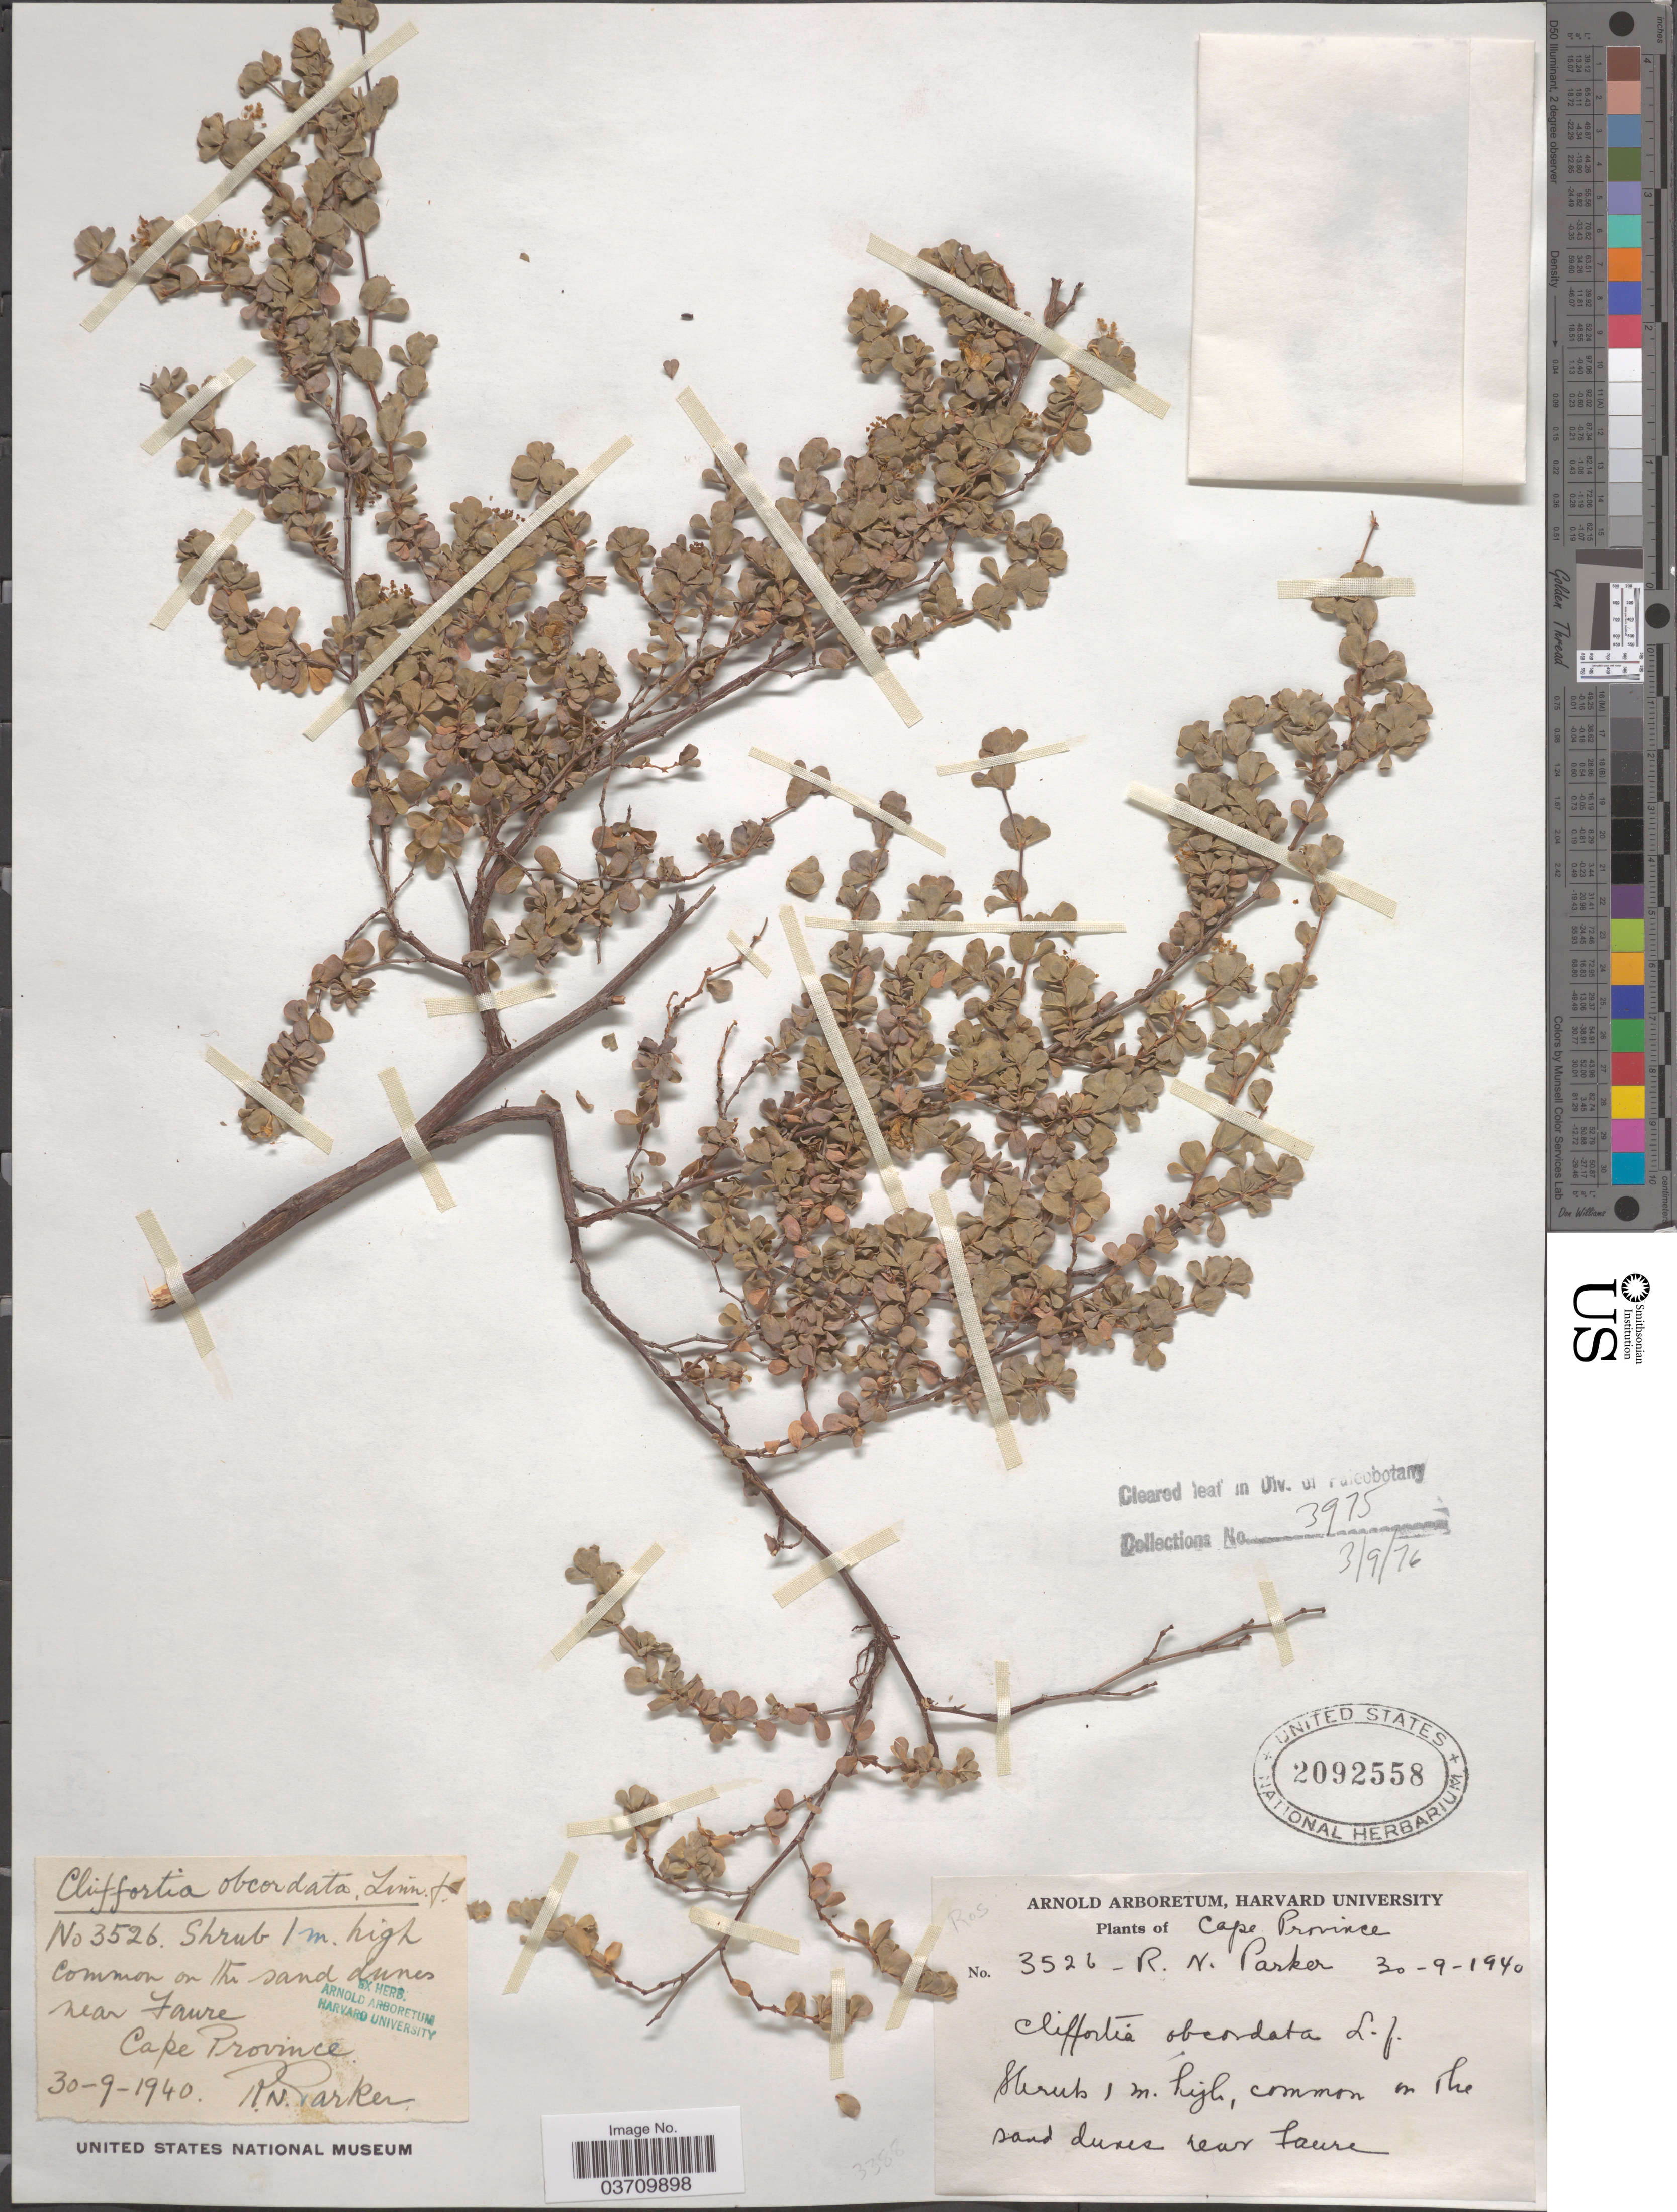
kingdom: Plantae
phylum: Tracheophyta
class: Magnoliopsida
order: Rosales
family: Rosaceae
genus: Cliffortia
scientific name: Cliffortia obcordata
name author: L. f.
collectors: R. N. Parker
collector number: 3526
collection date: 1940-09-30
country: South Africa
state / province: Western Cape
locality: Sand dunes near Faure.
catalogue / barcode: US 2092558